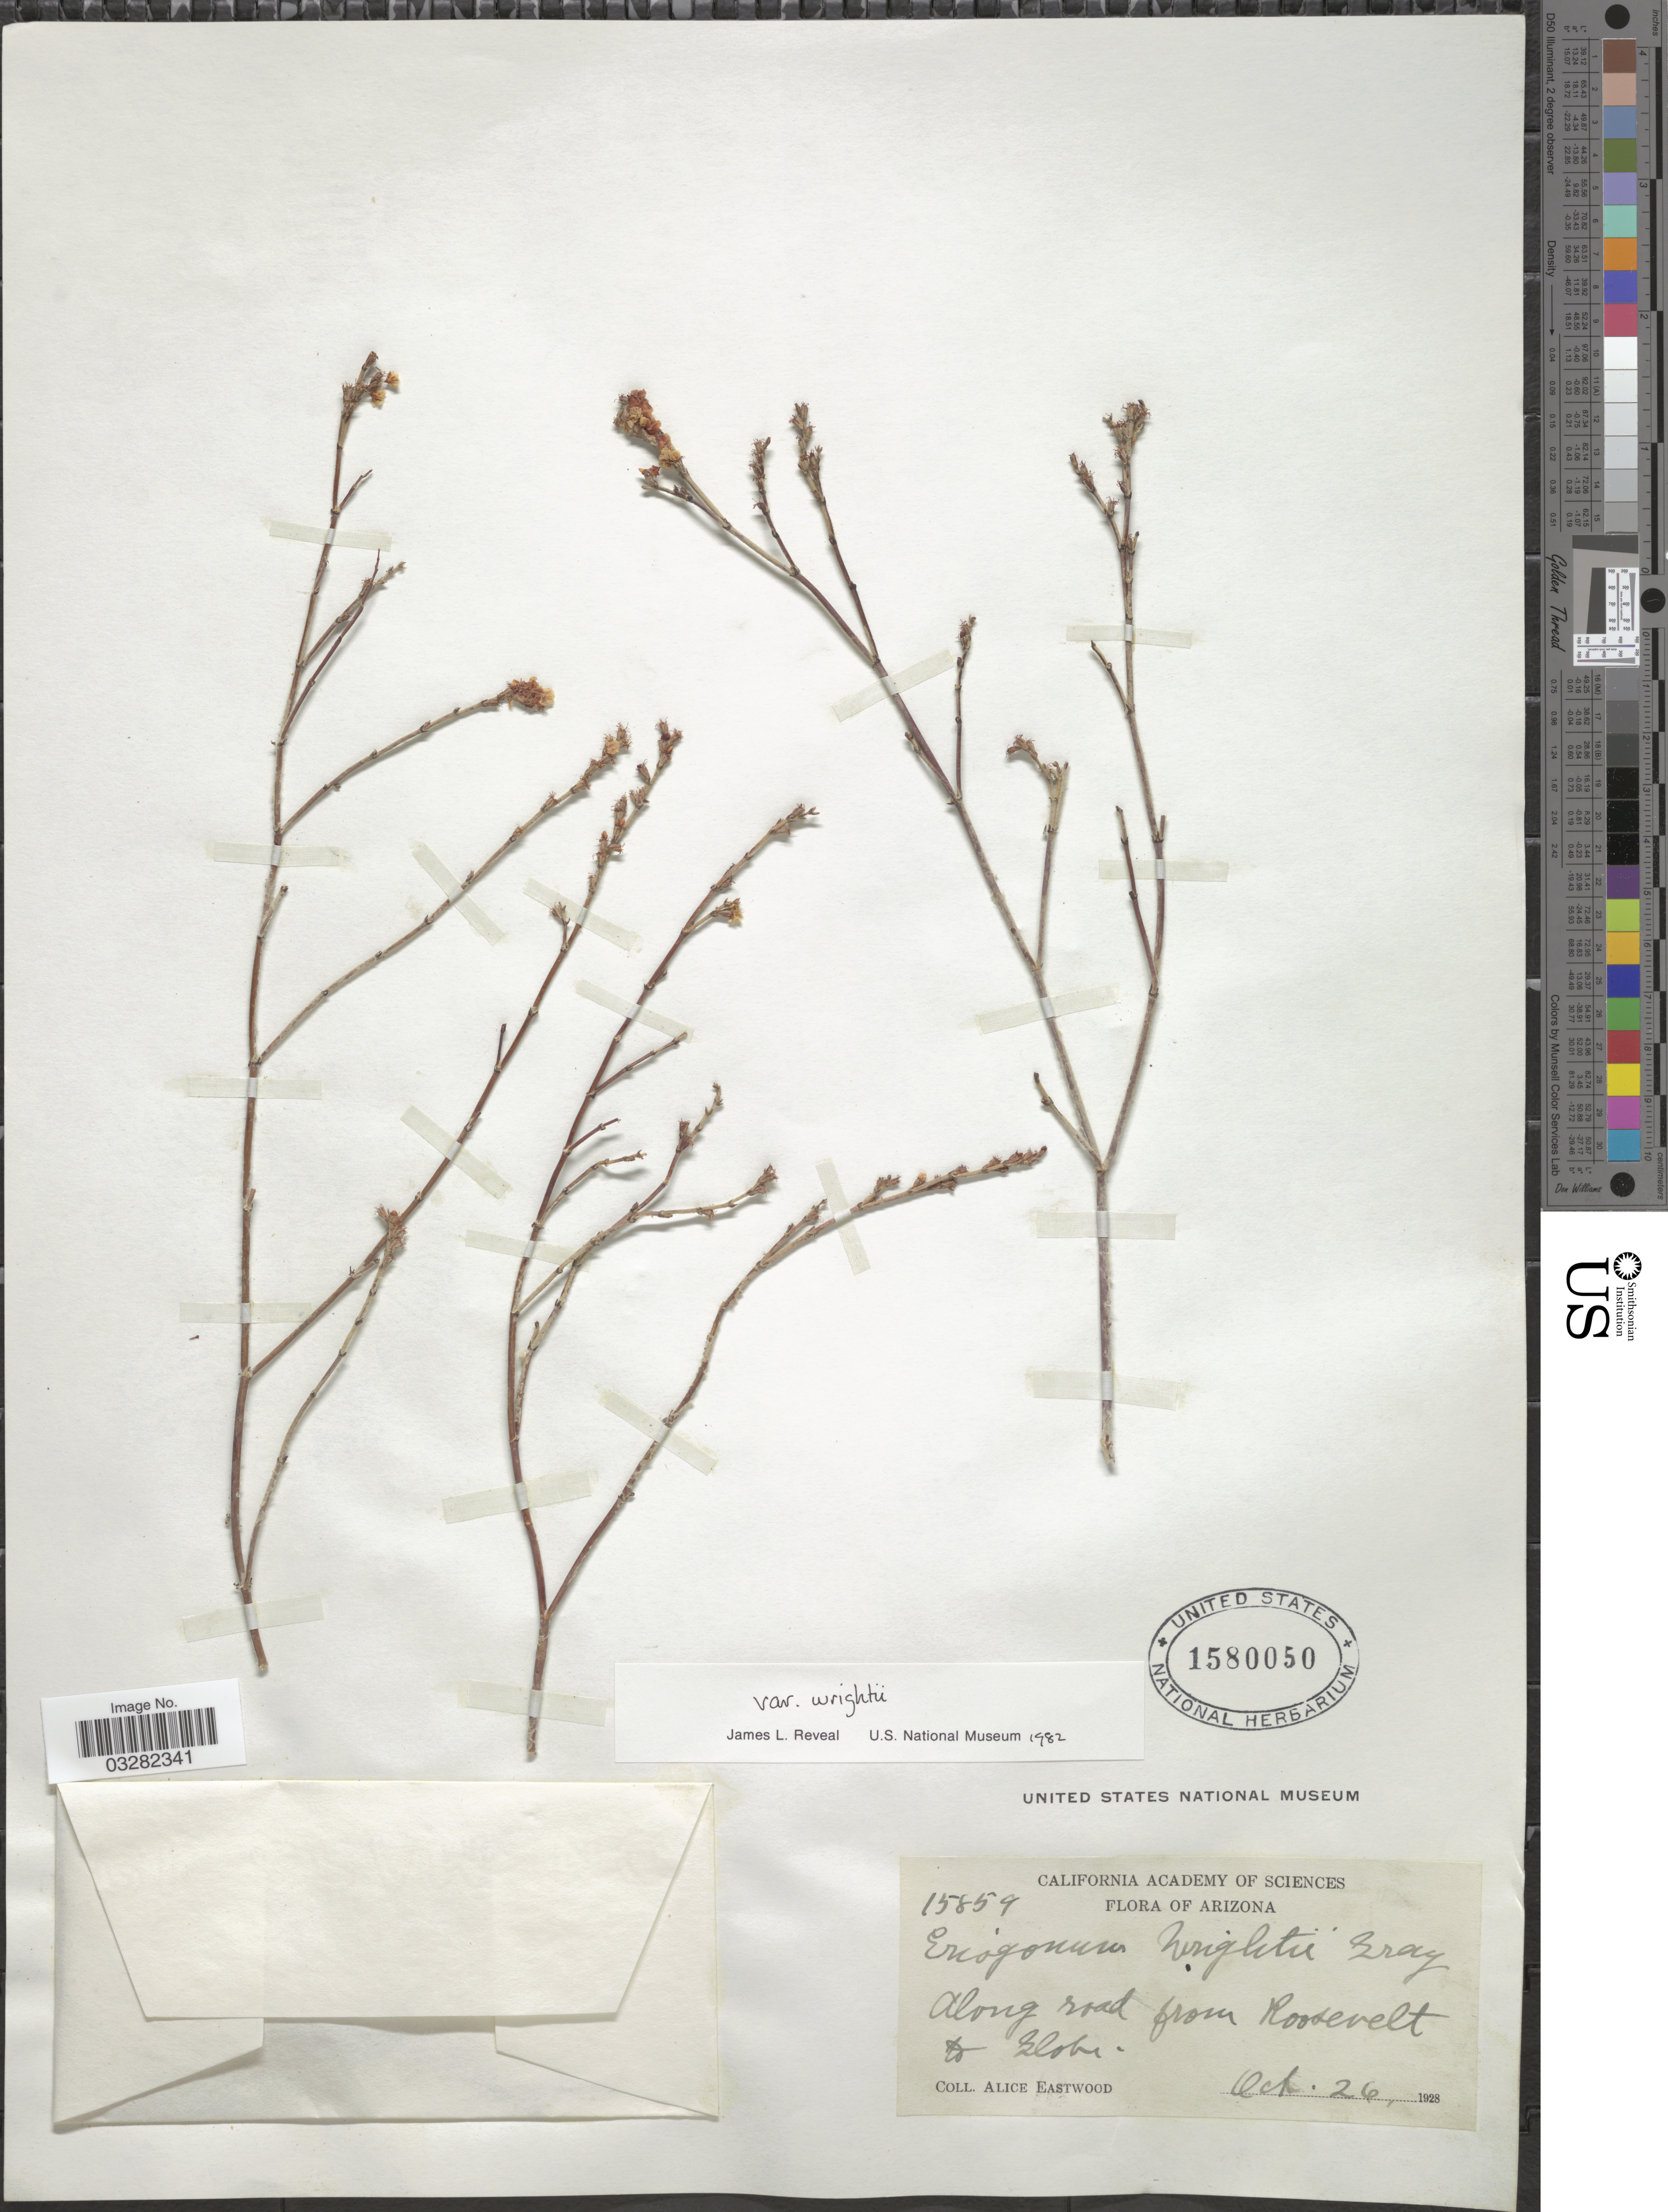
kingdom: Plantae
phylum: Tracheophyta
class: Magnoliopsida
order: Caryophyllales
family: Polygonaceae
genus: Eriogonum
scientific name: Eriogonum wrightii var. wrightii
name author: Torr. ex Benth.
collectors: A. Eastwood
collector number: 15859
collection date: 1928-10-26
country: United States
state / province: Arizona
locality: Along road from Roosevelt to Globe.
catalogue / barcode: US 1580050